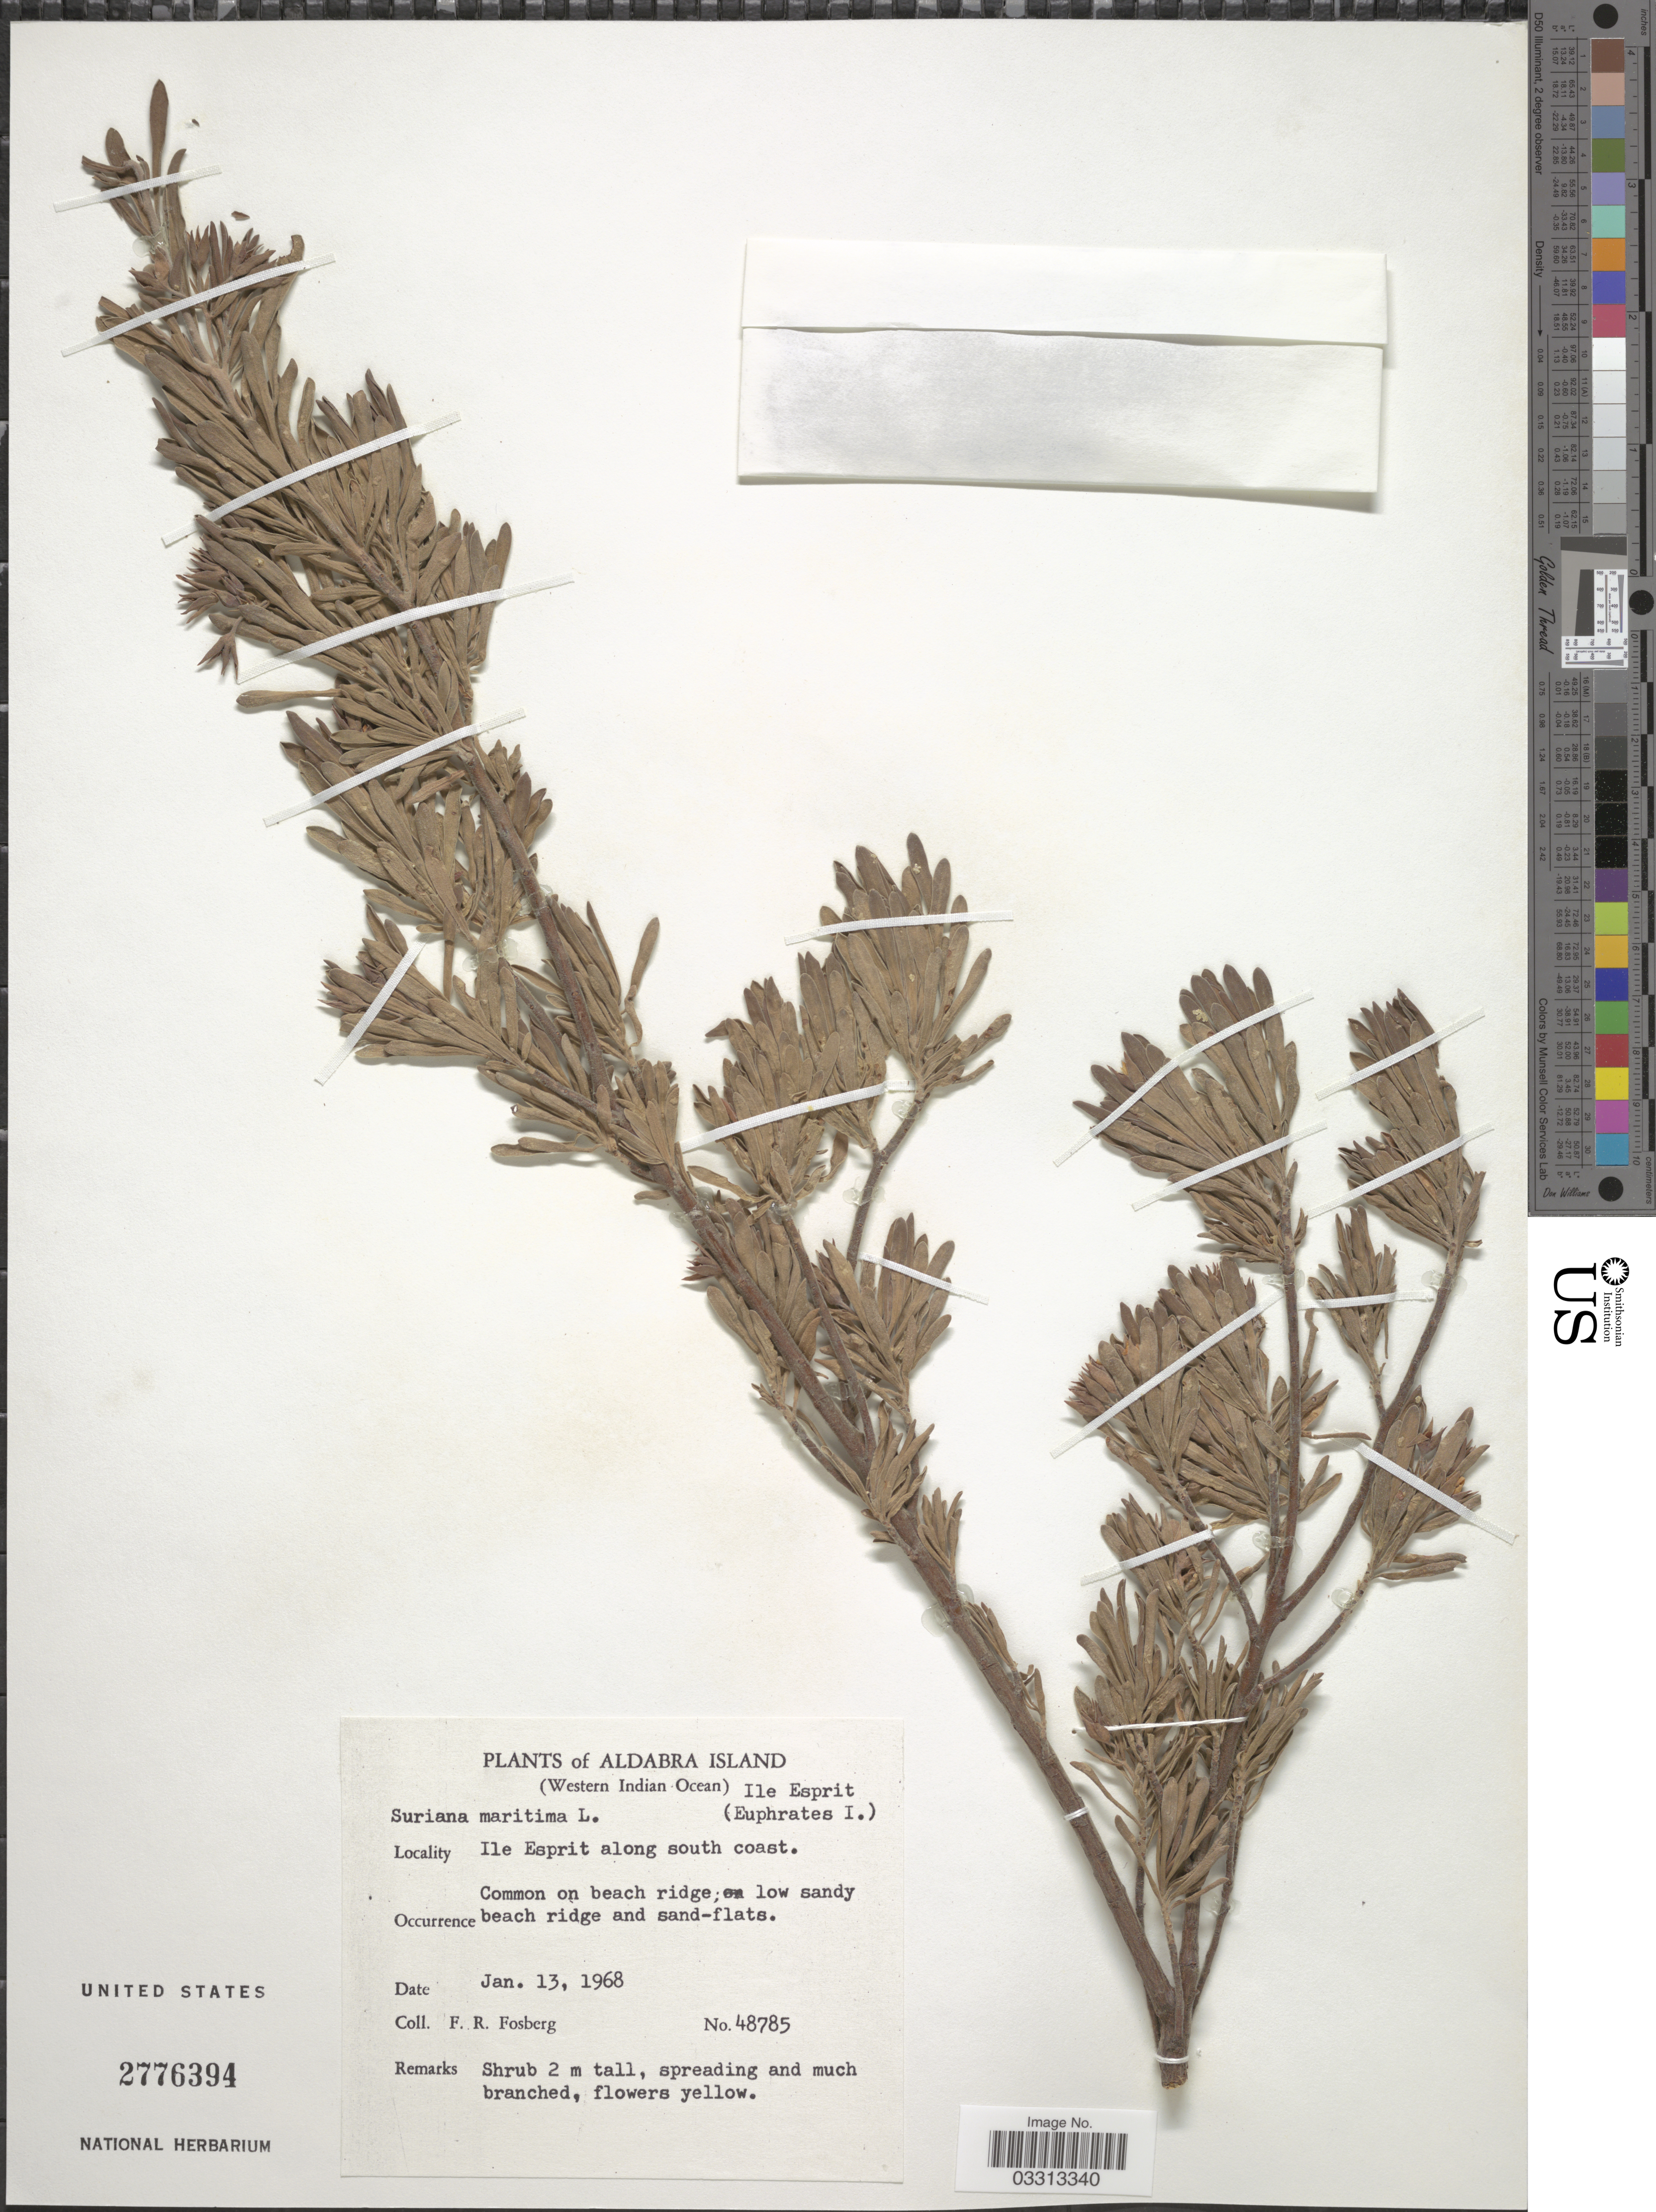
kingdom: Plantae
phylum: Tracheophyta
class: Magnoliopsida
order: Fabales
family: Surianaceae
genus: Suriana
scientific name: Suriana maritima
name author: L.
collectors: F. R. Fosberg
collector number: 48785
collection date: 1968-01-13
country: Seychelles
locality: Aldabra Island. (Western Indian Ocean). Ile Esprit (Euphrates I.). Ile Esprit along south coast.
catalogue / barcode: US 2776394